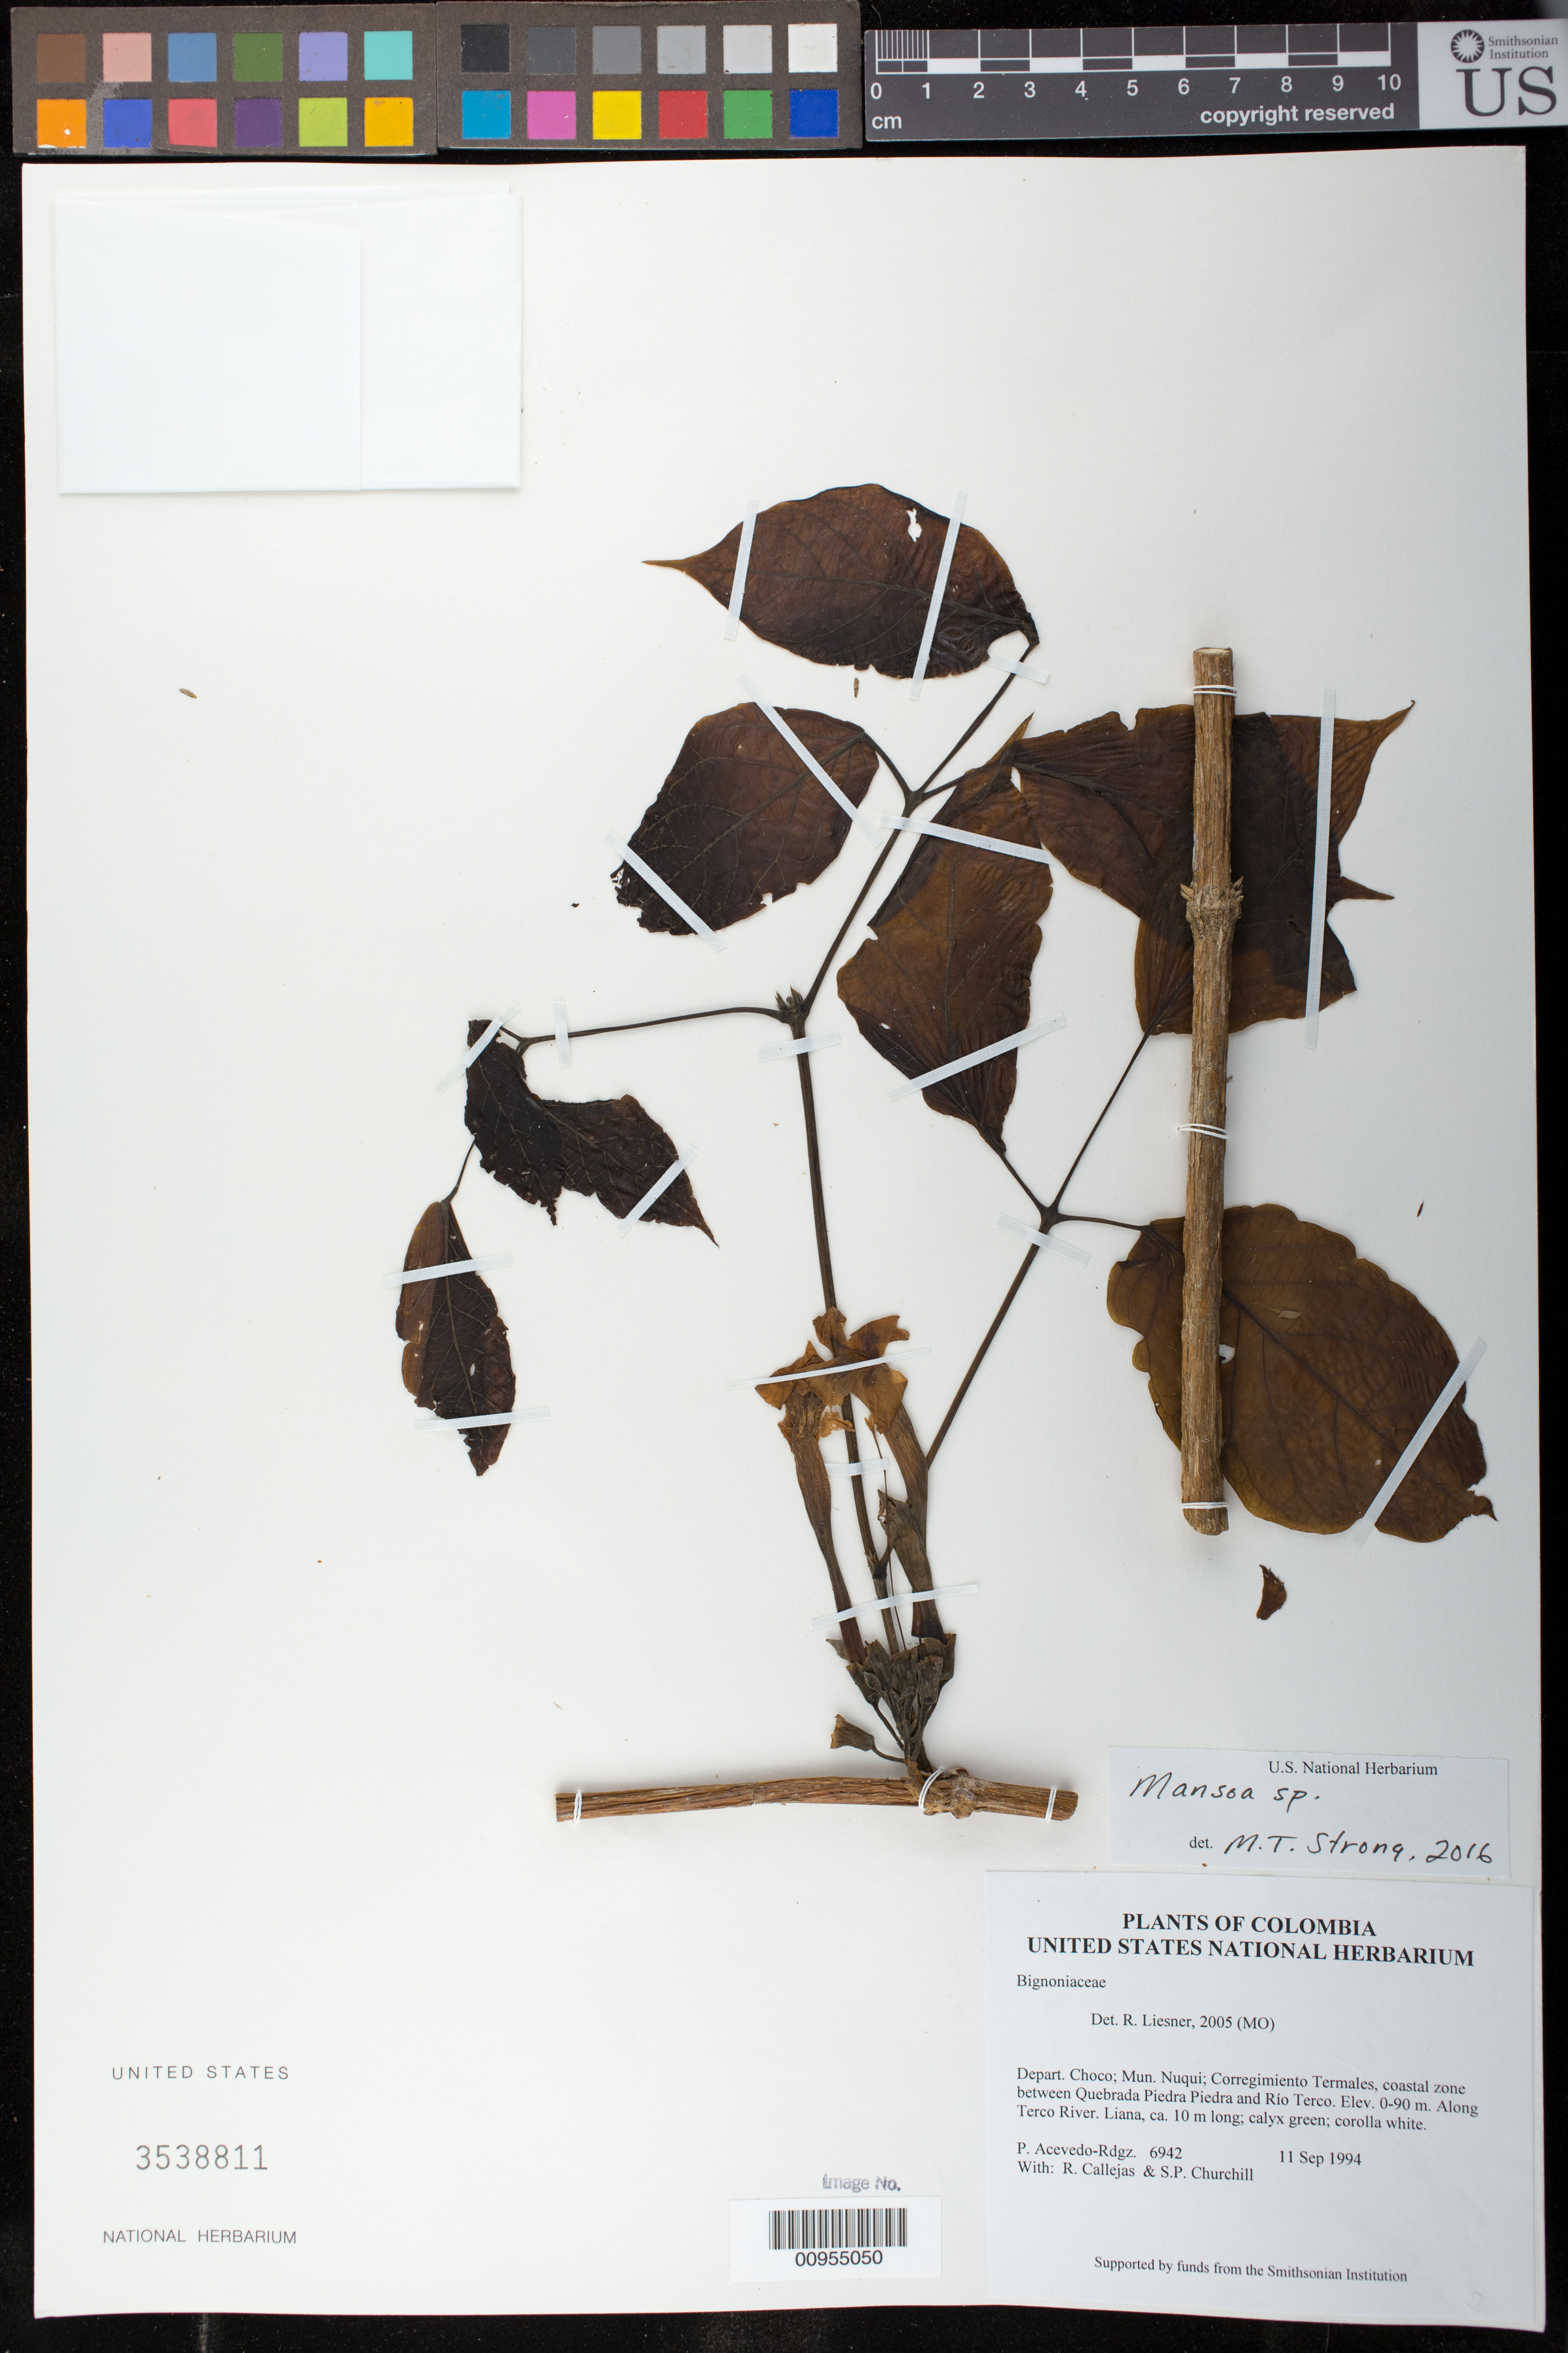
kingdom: Plantae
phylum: Tracheophyta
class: Magnoliopsida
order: Lamiales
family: Bignoniaceae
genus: Mansoa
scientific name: Mansoa sp.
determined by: Strong, M. T., (US), Smithsonian Institution - National Museum of Natural History (UNITED STATES)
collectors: P. Acevedo-Rodr., R. Callejas & S. Churchill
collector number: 6942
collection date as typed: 11 Sep 1994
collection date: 1994-09-11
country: Colombia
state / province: Chocó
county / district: Nuqui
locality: Depart. Choco; Mun. Nuqui; Corregimiento Termales, coastal zone between Quebrada Piedra Piedra and Río Terco.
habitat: Along Terco River.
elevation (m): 10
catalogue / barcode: US 3538811